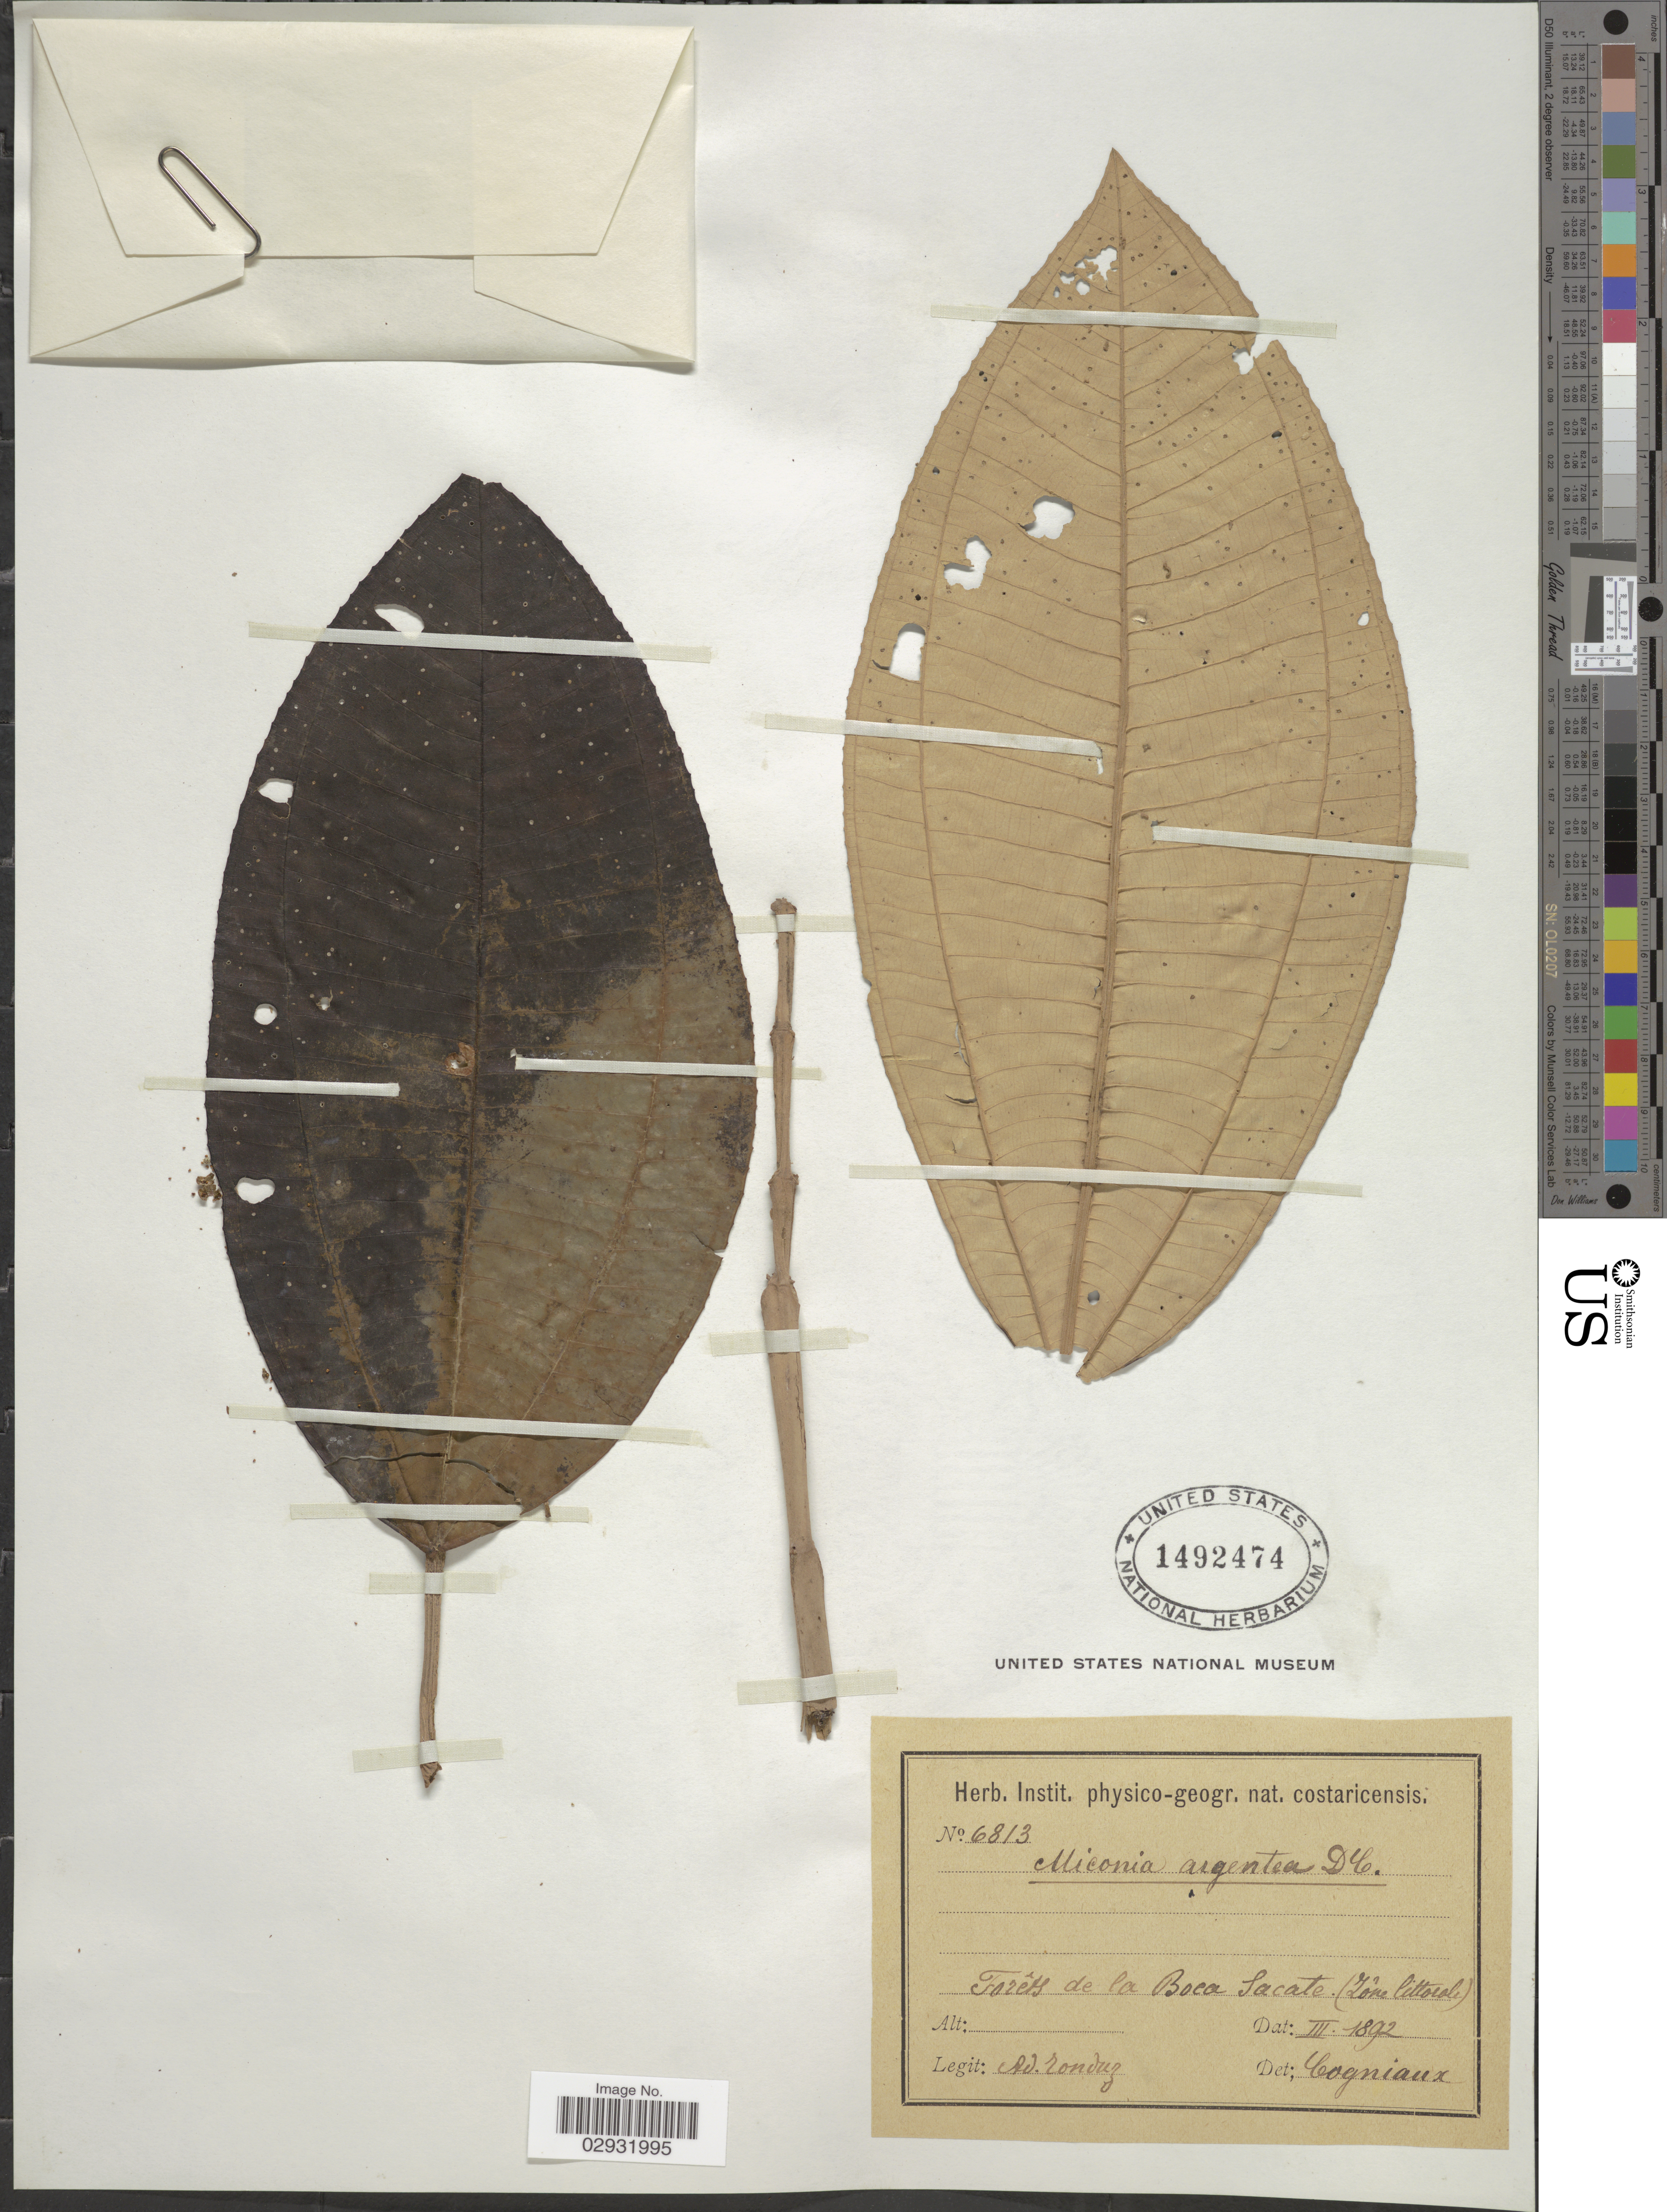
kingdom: Plantae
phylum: Tracheophyta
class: Magnoliopsida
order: Myrtales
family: Melastomataceae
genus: Miconia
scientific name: Miconia argentea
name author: (Sw.) DC.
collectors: A. Tonduz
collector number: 6813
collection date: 1892-03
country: Costa Rica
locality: Forêts de la Boca Sacate (Zône littorale)..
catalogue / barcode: US 1492474